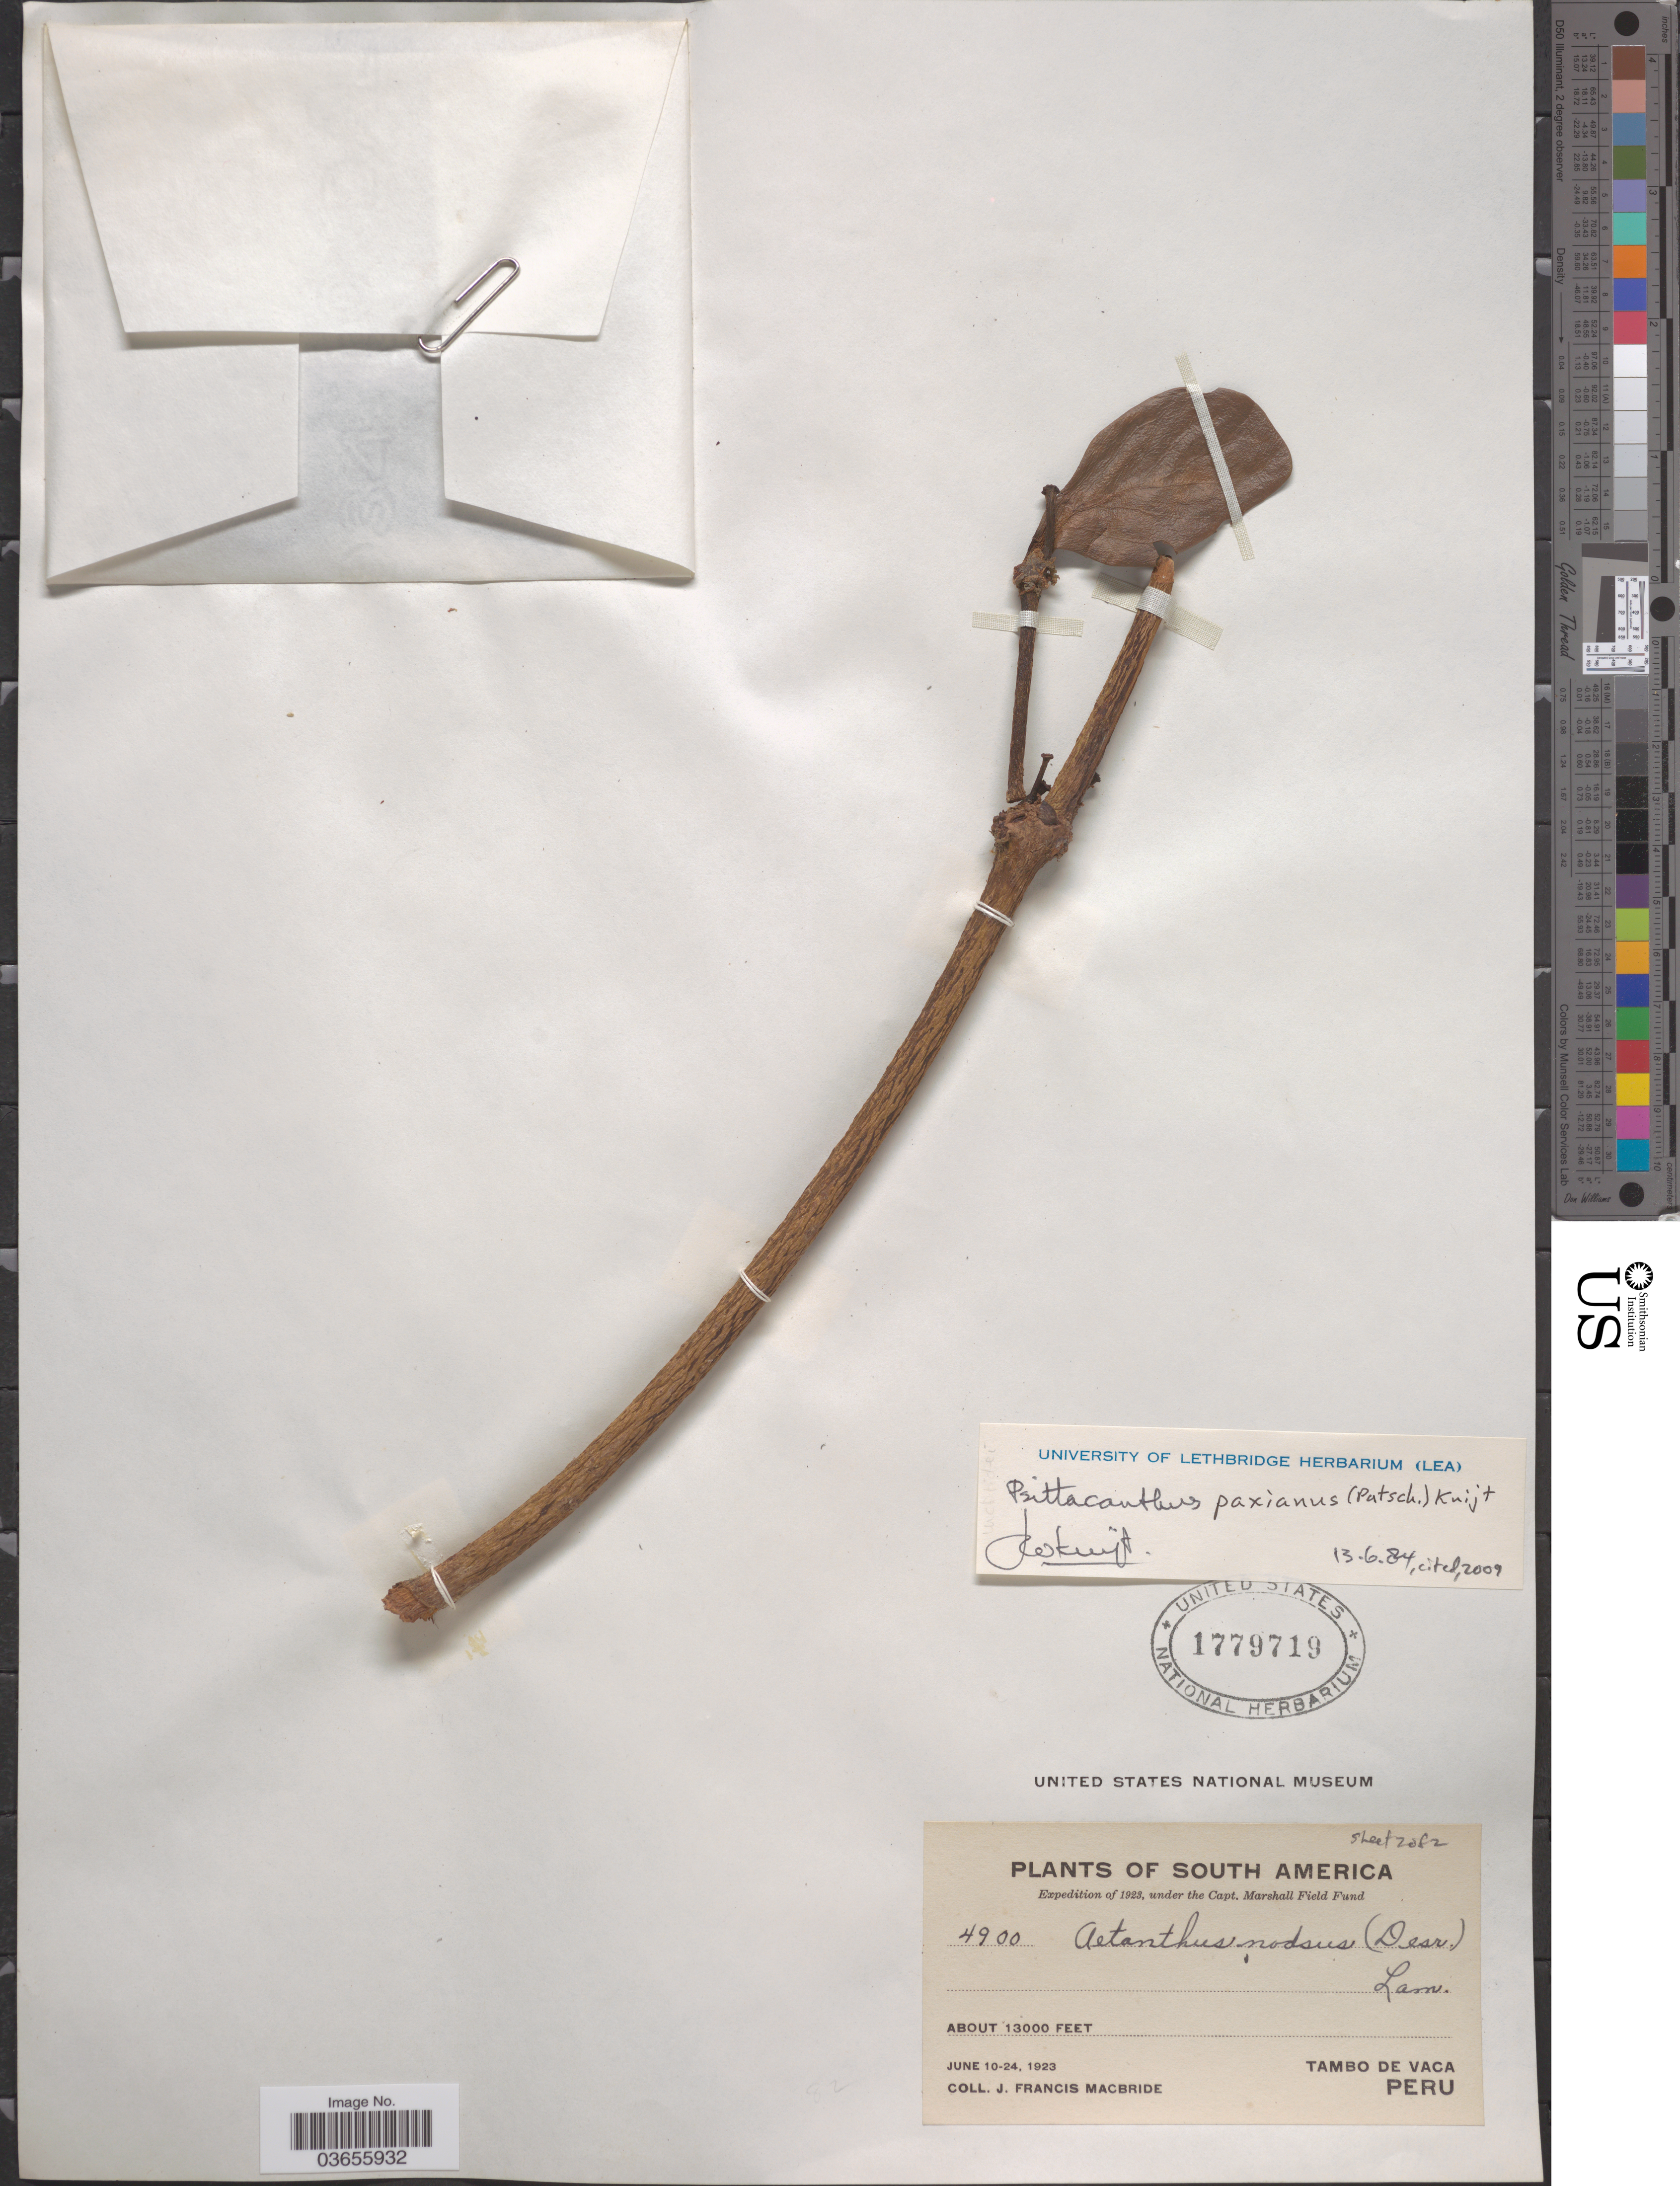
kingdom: Plantae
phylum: Tracheophyta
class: Magnoliopsida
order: Santalales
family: Loranthaceae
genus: Psittacanthus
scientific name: Psittacanthus paxianus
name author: (Patsch.) Kuijt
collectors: J. F. Macbride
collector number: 4900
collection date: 1923-06-10/1923-06-24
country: Peru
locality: Tambo de Vaca.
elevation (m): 3962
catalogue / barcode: US 1779719